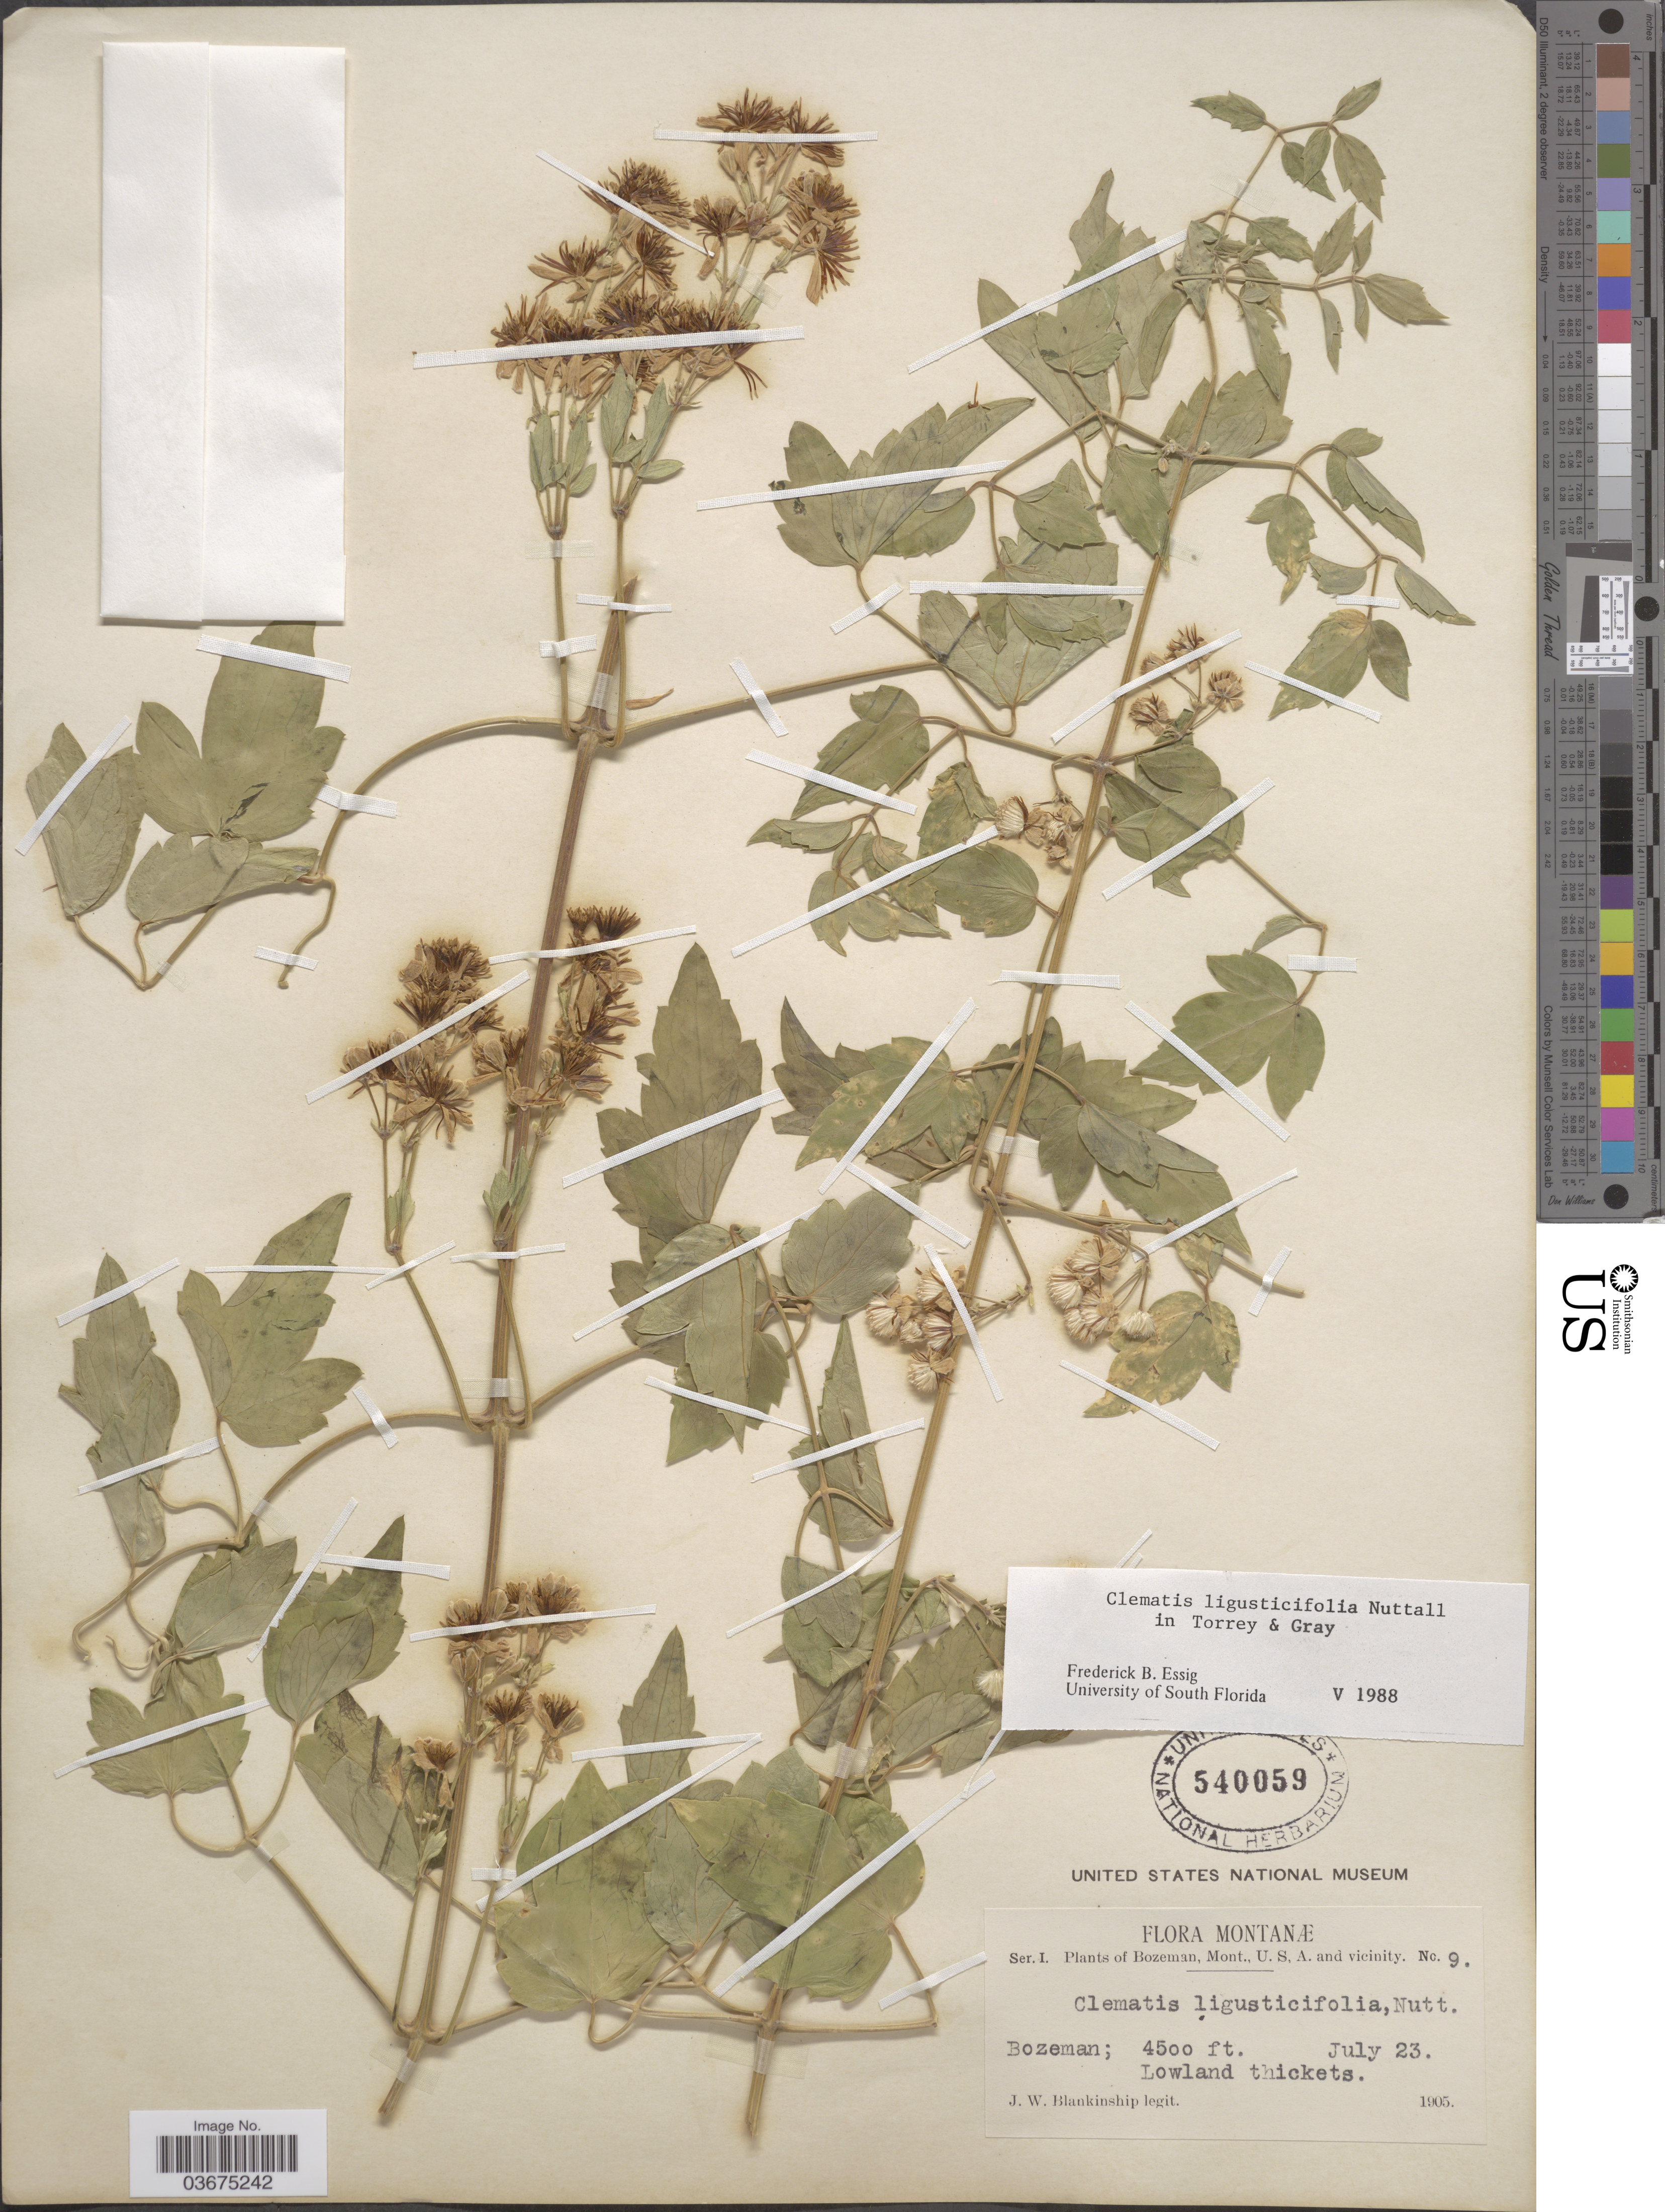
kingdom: Plantae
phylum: Tracheophyta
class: Magnoliopsida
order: Ranunculales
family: Ranunculaceae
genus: Clematis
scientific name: Clematis ligusticifolia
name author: Nutt.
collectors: J. W. Blankinship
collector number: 9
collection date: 1905-07-23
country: United States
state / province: Montana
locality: Bozeman and vicinity. Lowland thickets.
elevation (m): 1372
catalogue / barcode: US 540059